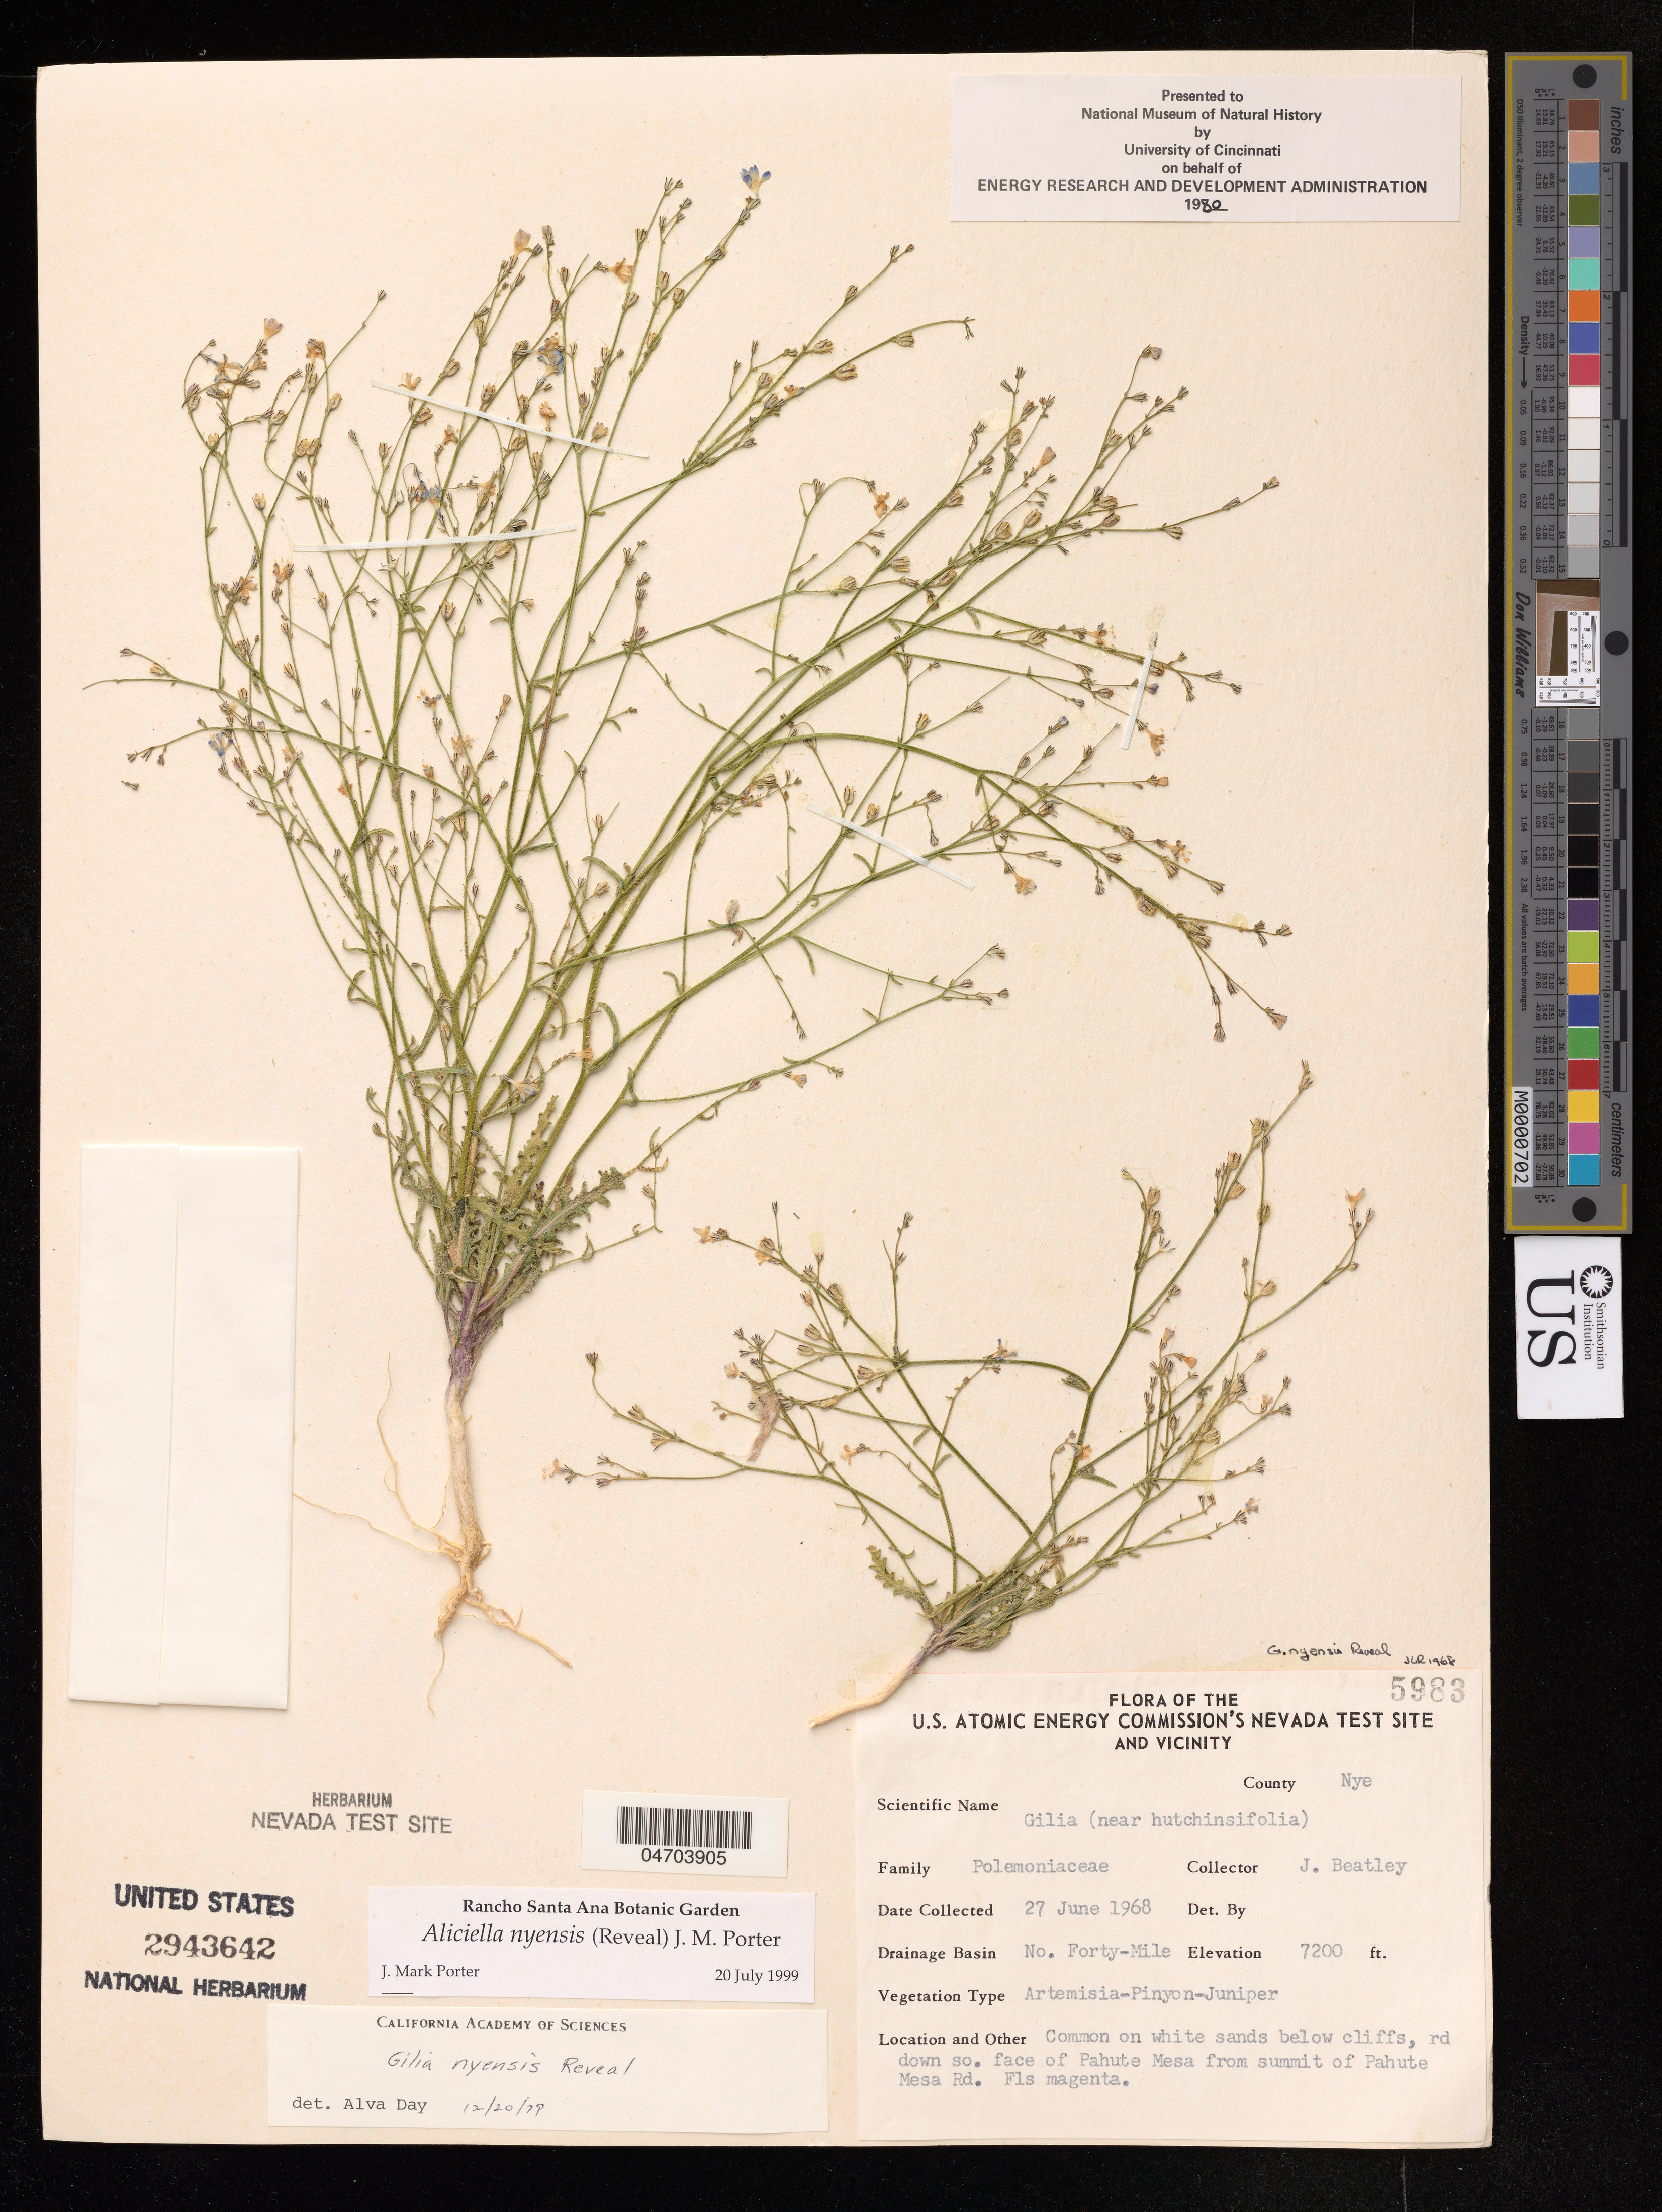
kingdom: Plantae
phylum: Tracheophyta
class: Magnoliopsida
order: Ericales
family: Polemoniaceae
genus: Aliciella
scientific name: Aliciella nyensis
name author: (Reveal) J.M. Porter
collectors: J. Beatley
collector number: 5983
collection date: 1968-06-27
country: United States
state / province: Nevada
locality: The U.S. Atomic Energy Commission's Nevada Test Site. County Nye. Drainage Basin No. Forty-Mile. Common on white sands below cliffs, rd down so. face of Pahute Mesa from summit of Pahute Mesa Rd. Fls magenta.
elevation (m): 2195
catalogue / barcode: US 2943642